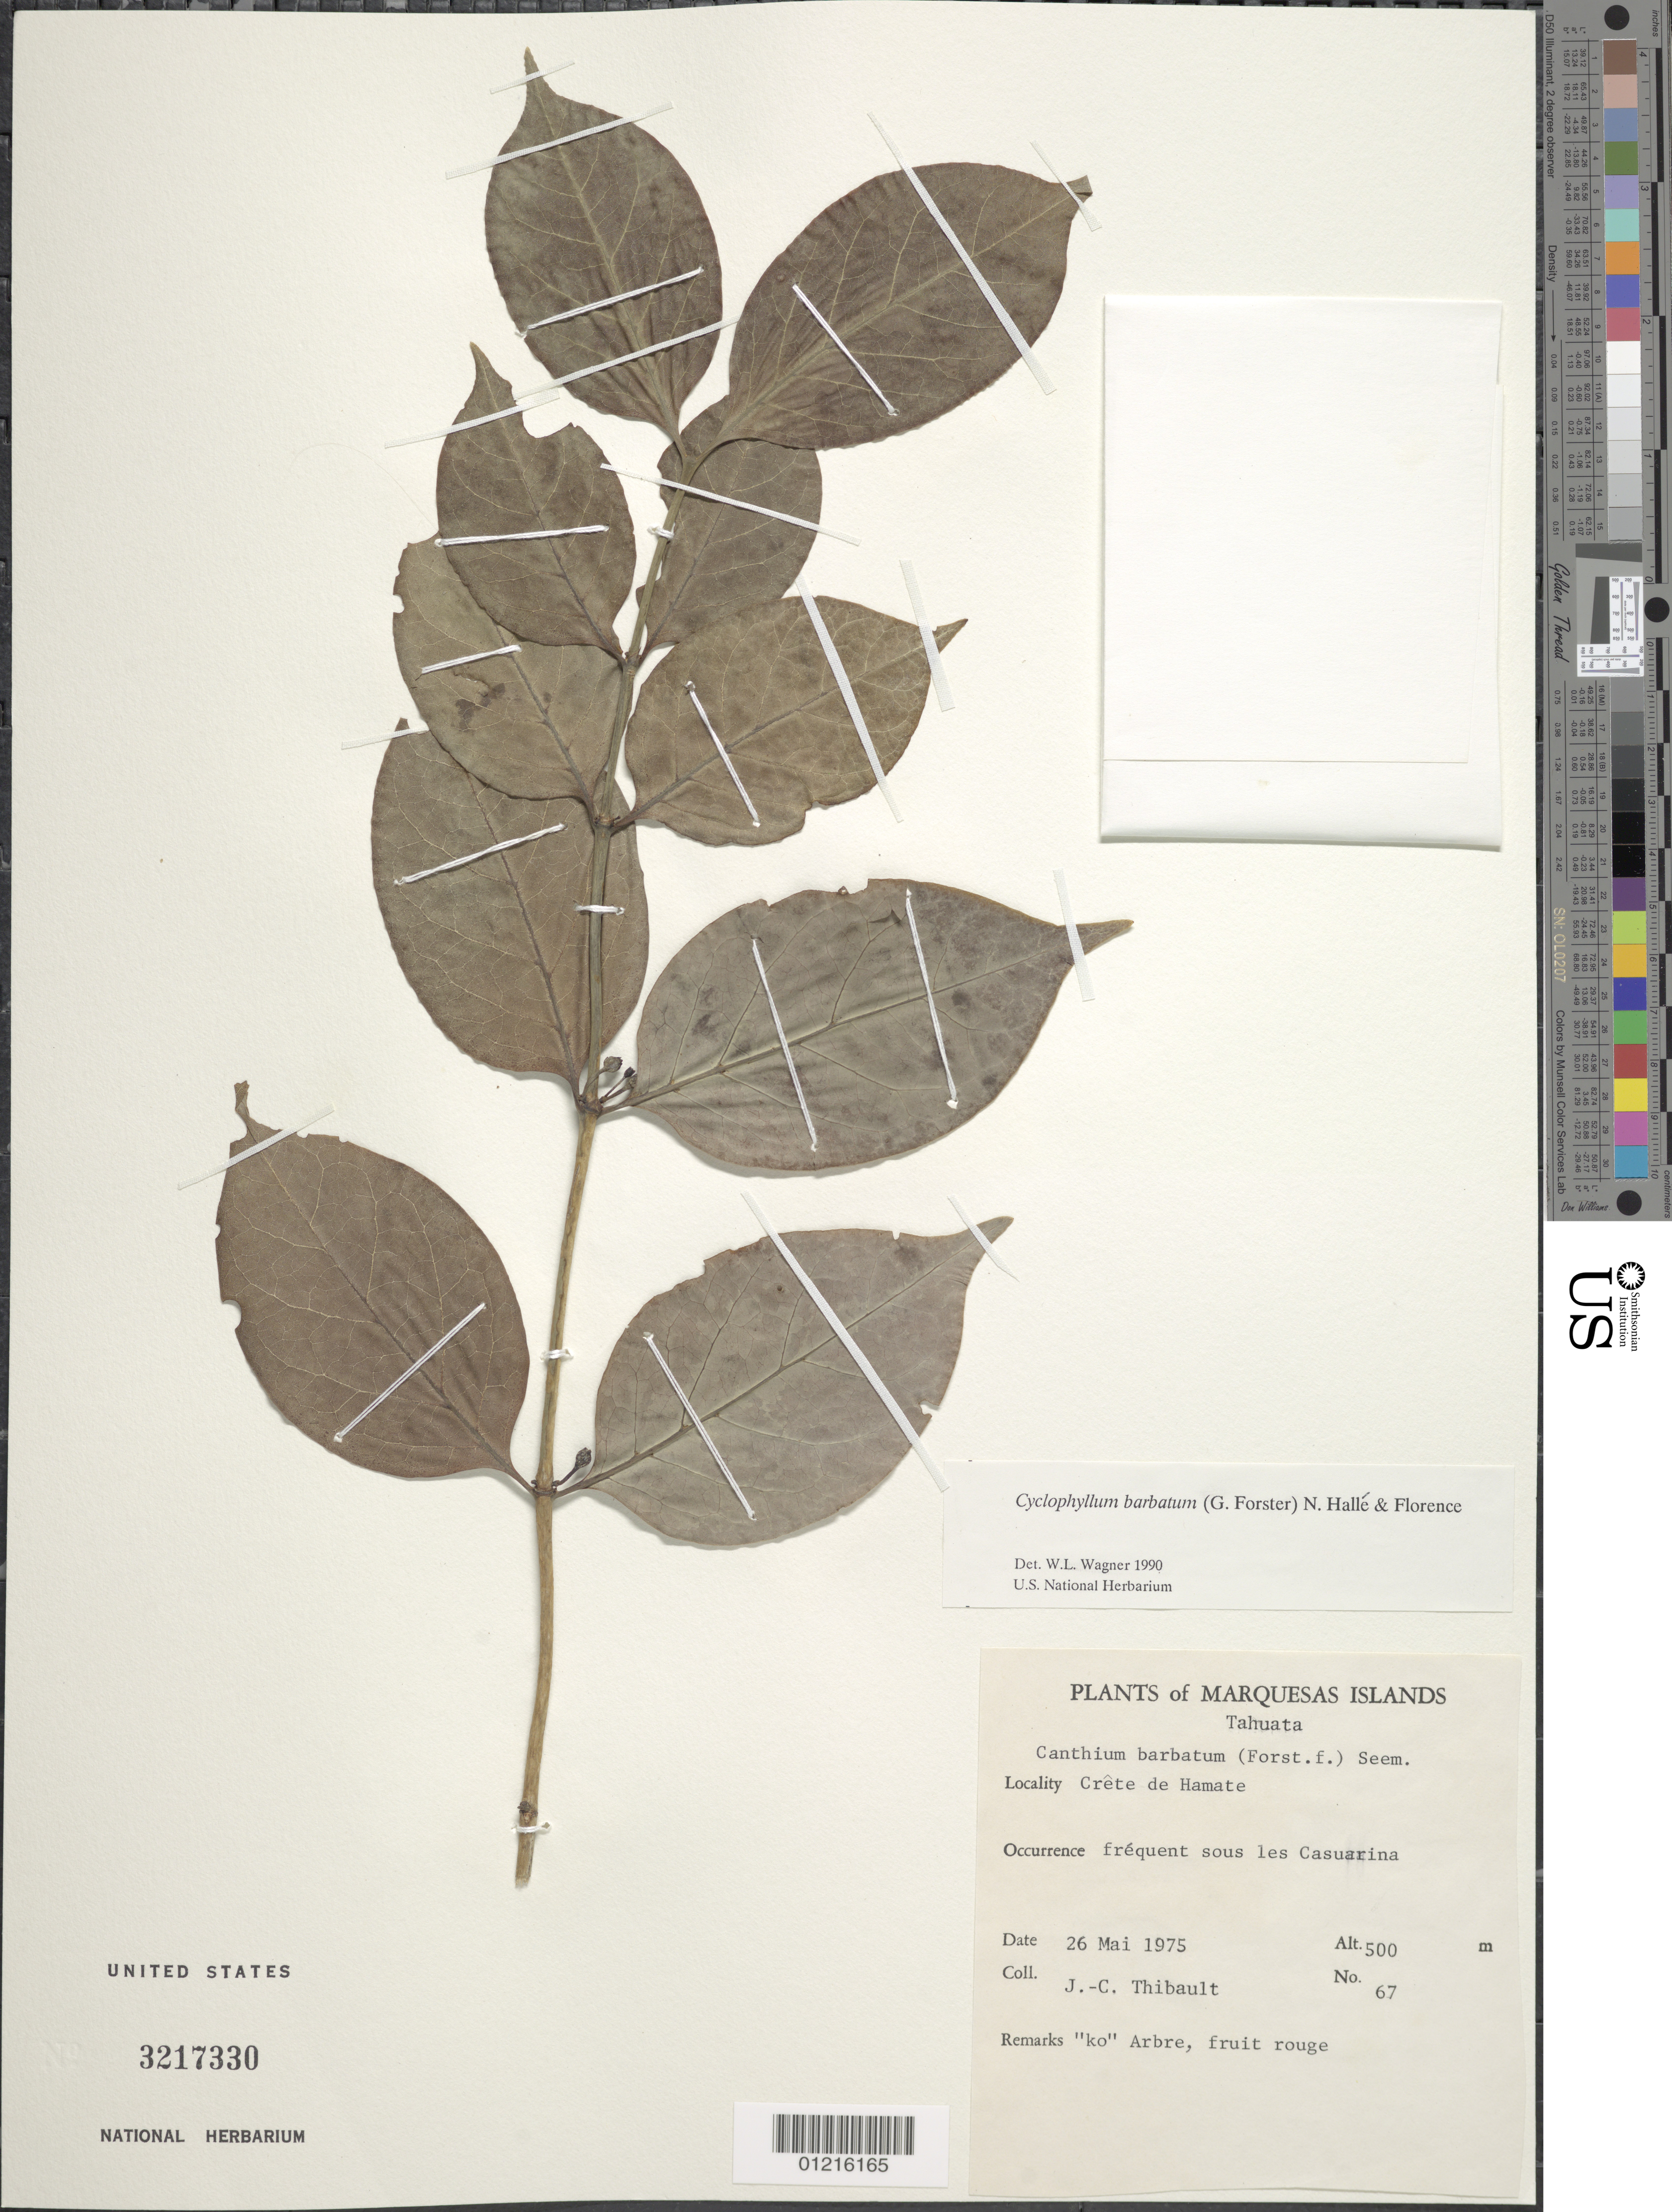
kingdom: Plantae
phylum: Tracheophyta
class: Magnoliopsida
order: Gentianales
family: Rubiaceae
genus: Cyclophyllum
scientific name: Cyclophyllum barbatum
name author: (G. Forst.) N. Hallé & J. Florence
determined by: Wagner, W. L., (BOT), Smithsonian Institution - National Museum of Natural History (UNITED STATES)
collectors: J. Thibault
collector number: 67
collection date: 1975-05-26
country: French Polynesia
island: Tahuata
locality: crête de Hamate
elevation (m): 500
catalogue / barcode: US 3217330